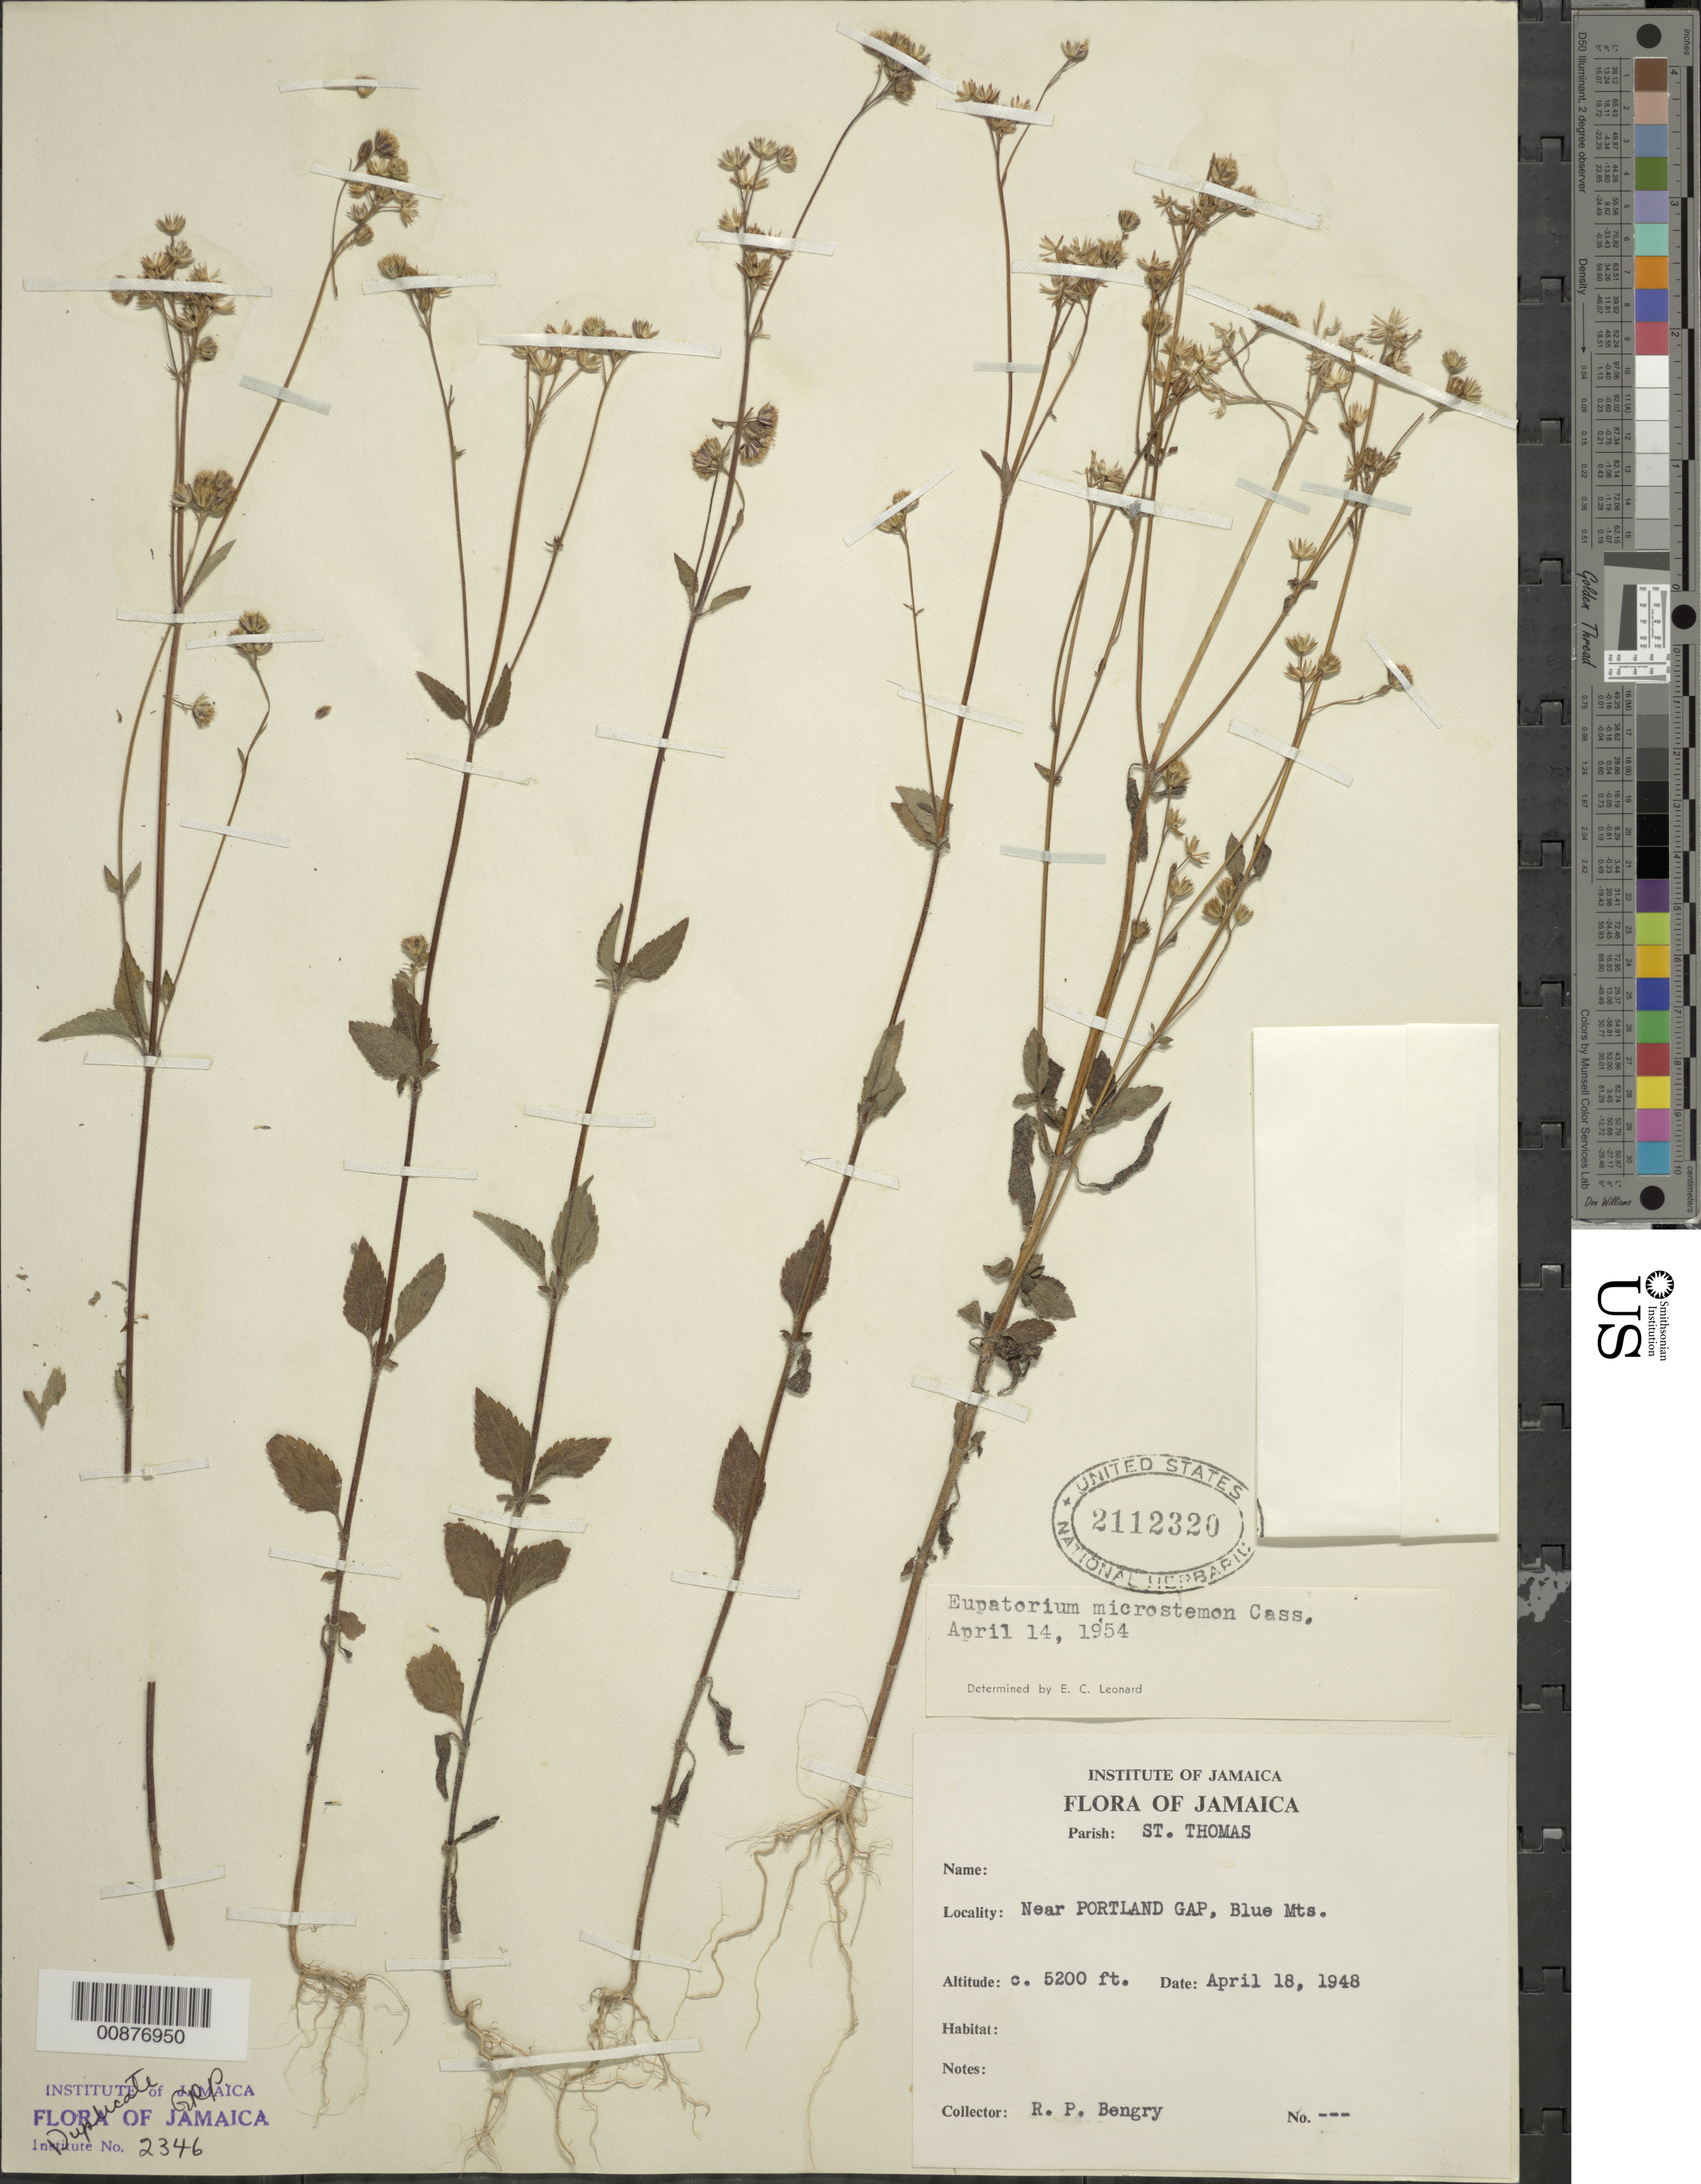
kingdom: Plantae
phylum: Tracheophyta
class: Magnoliopsida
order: Asterales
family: Asteraceae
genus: Fleischmannia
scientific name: Fleischmannia microstemon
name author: (Cass.) R.M. King & H. Rob.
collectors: R. Bengry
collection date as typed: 18 Apr 1948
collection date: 1948-04-18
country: Jamaica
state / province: Saint Thomas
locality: Near Portland Gap, Blue Mts.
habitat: Montane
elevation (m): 1585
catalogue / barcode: US 2112320